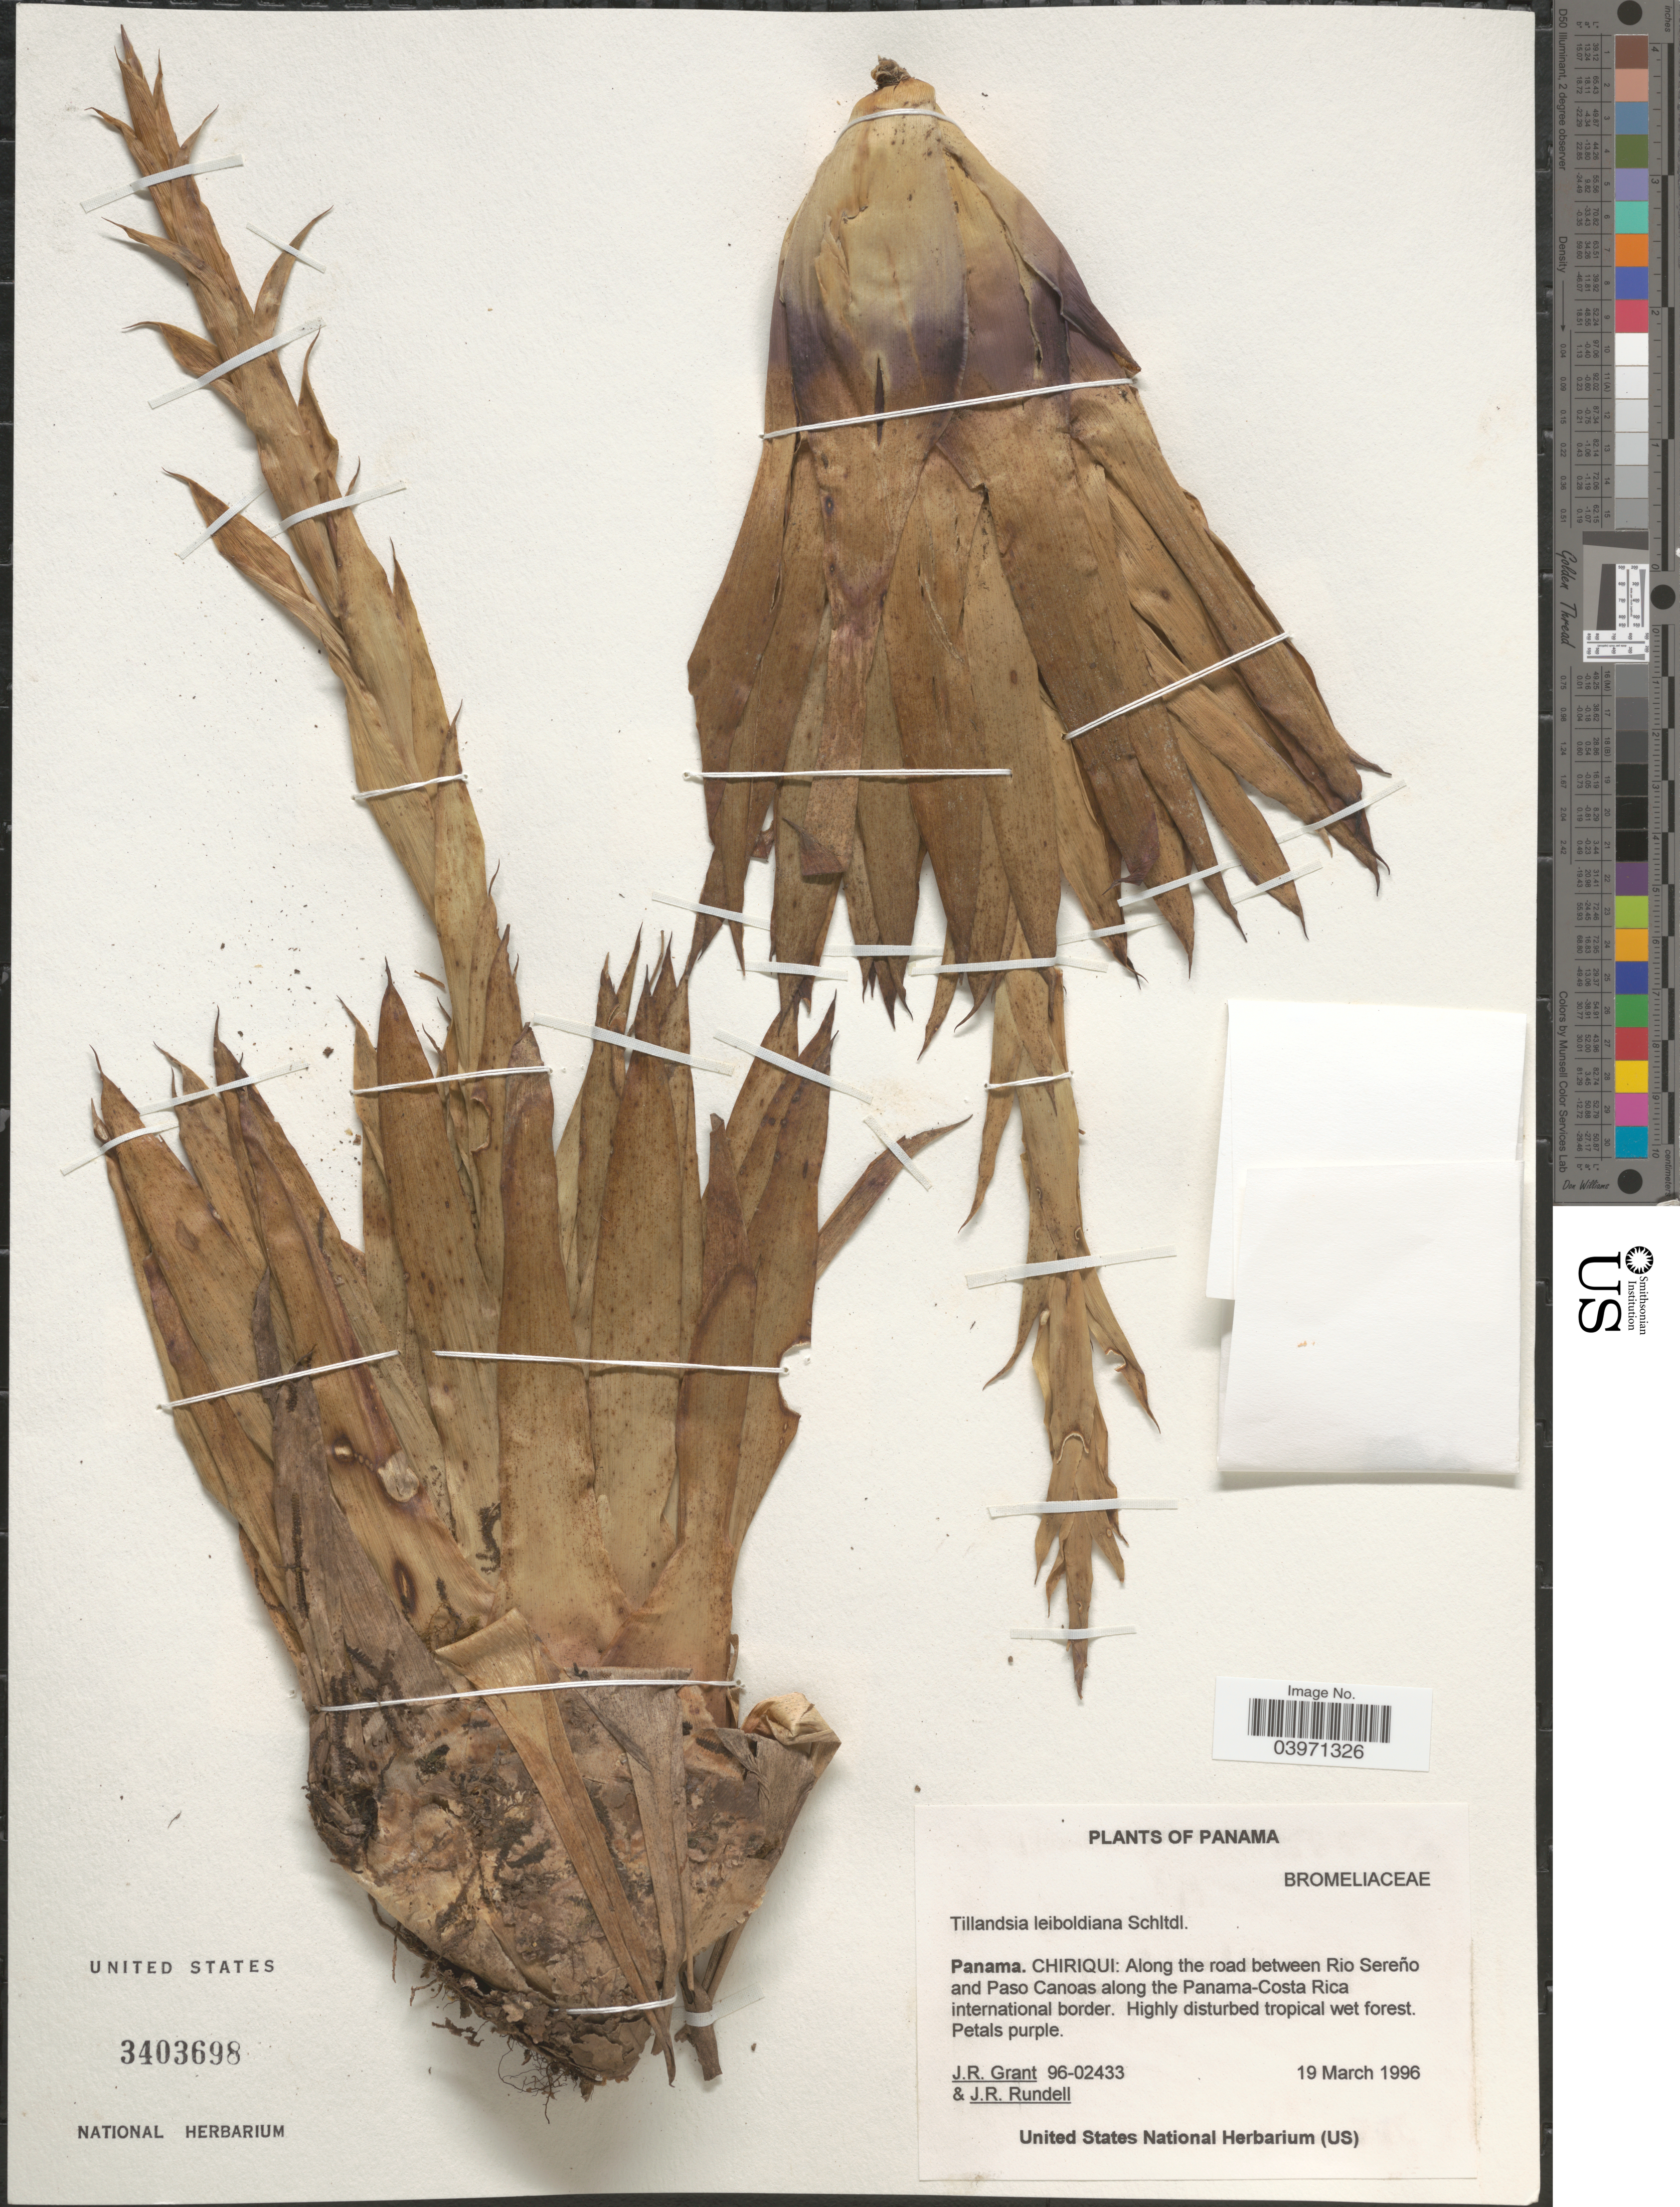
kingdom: Plantae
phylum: Tracheophyta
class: Liliopsida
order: Poales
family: Bromeliaceae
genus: Tillandsia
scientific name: Tillandsia leiboldiana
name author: Schltdl.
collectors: J. Grant & J. R. Rundell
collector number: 96-02433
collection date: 1996-03-19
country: Panama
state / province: Chiriqui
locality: Along the road between Rio Sereño and Paso Canoas along the Panama-Costa Rica international border.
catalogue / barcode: US 3403698